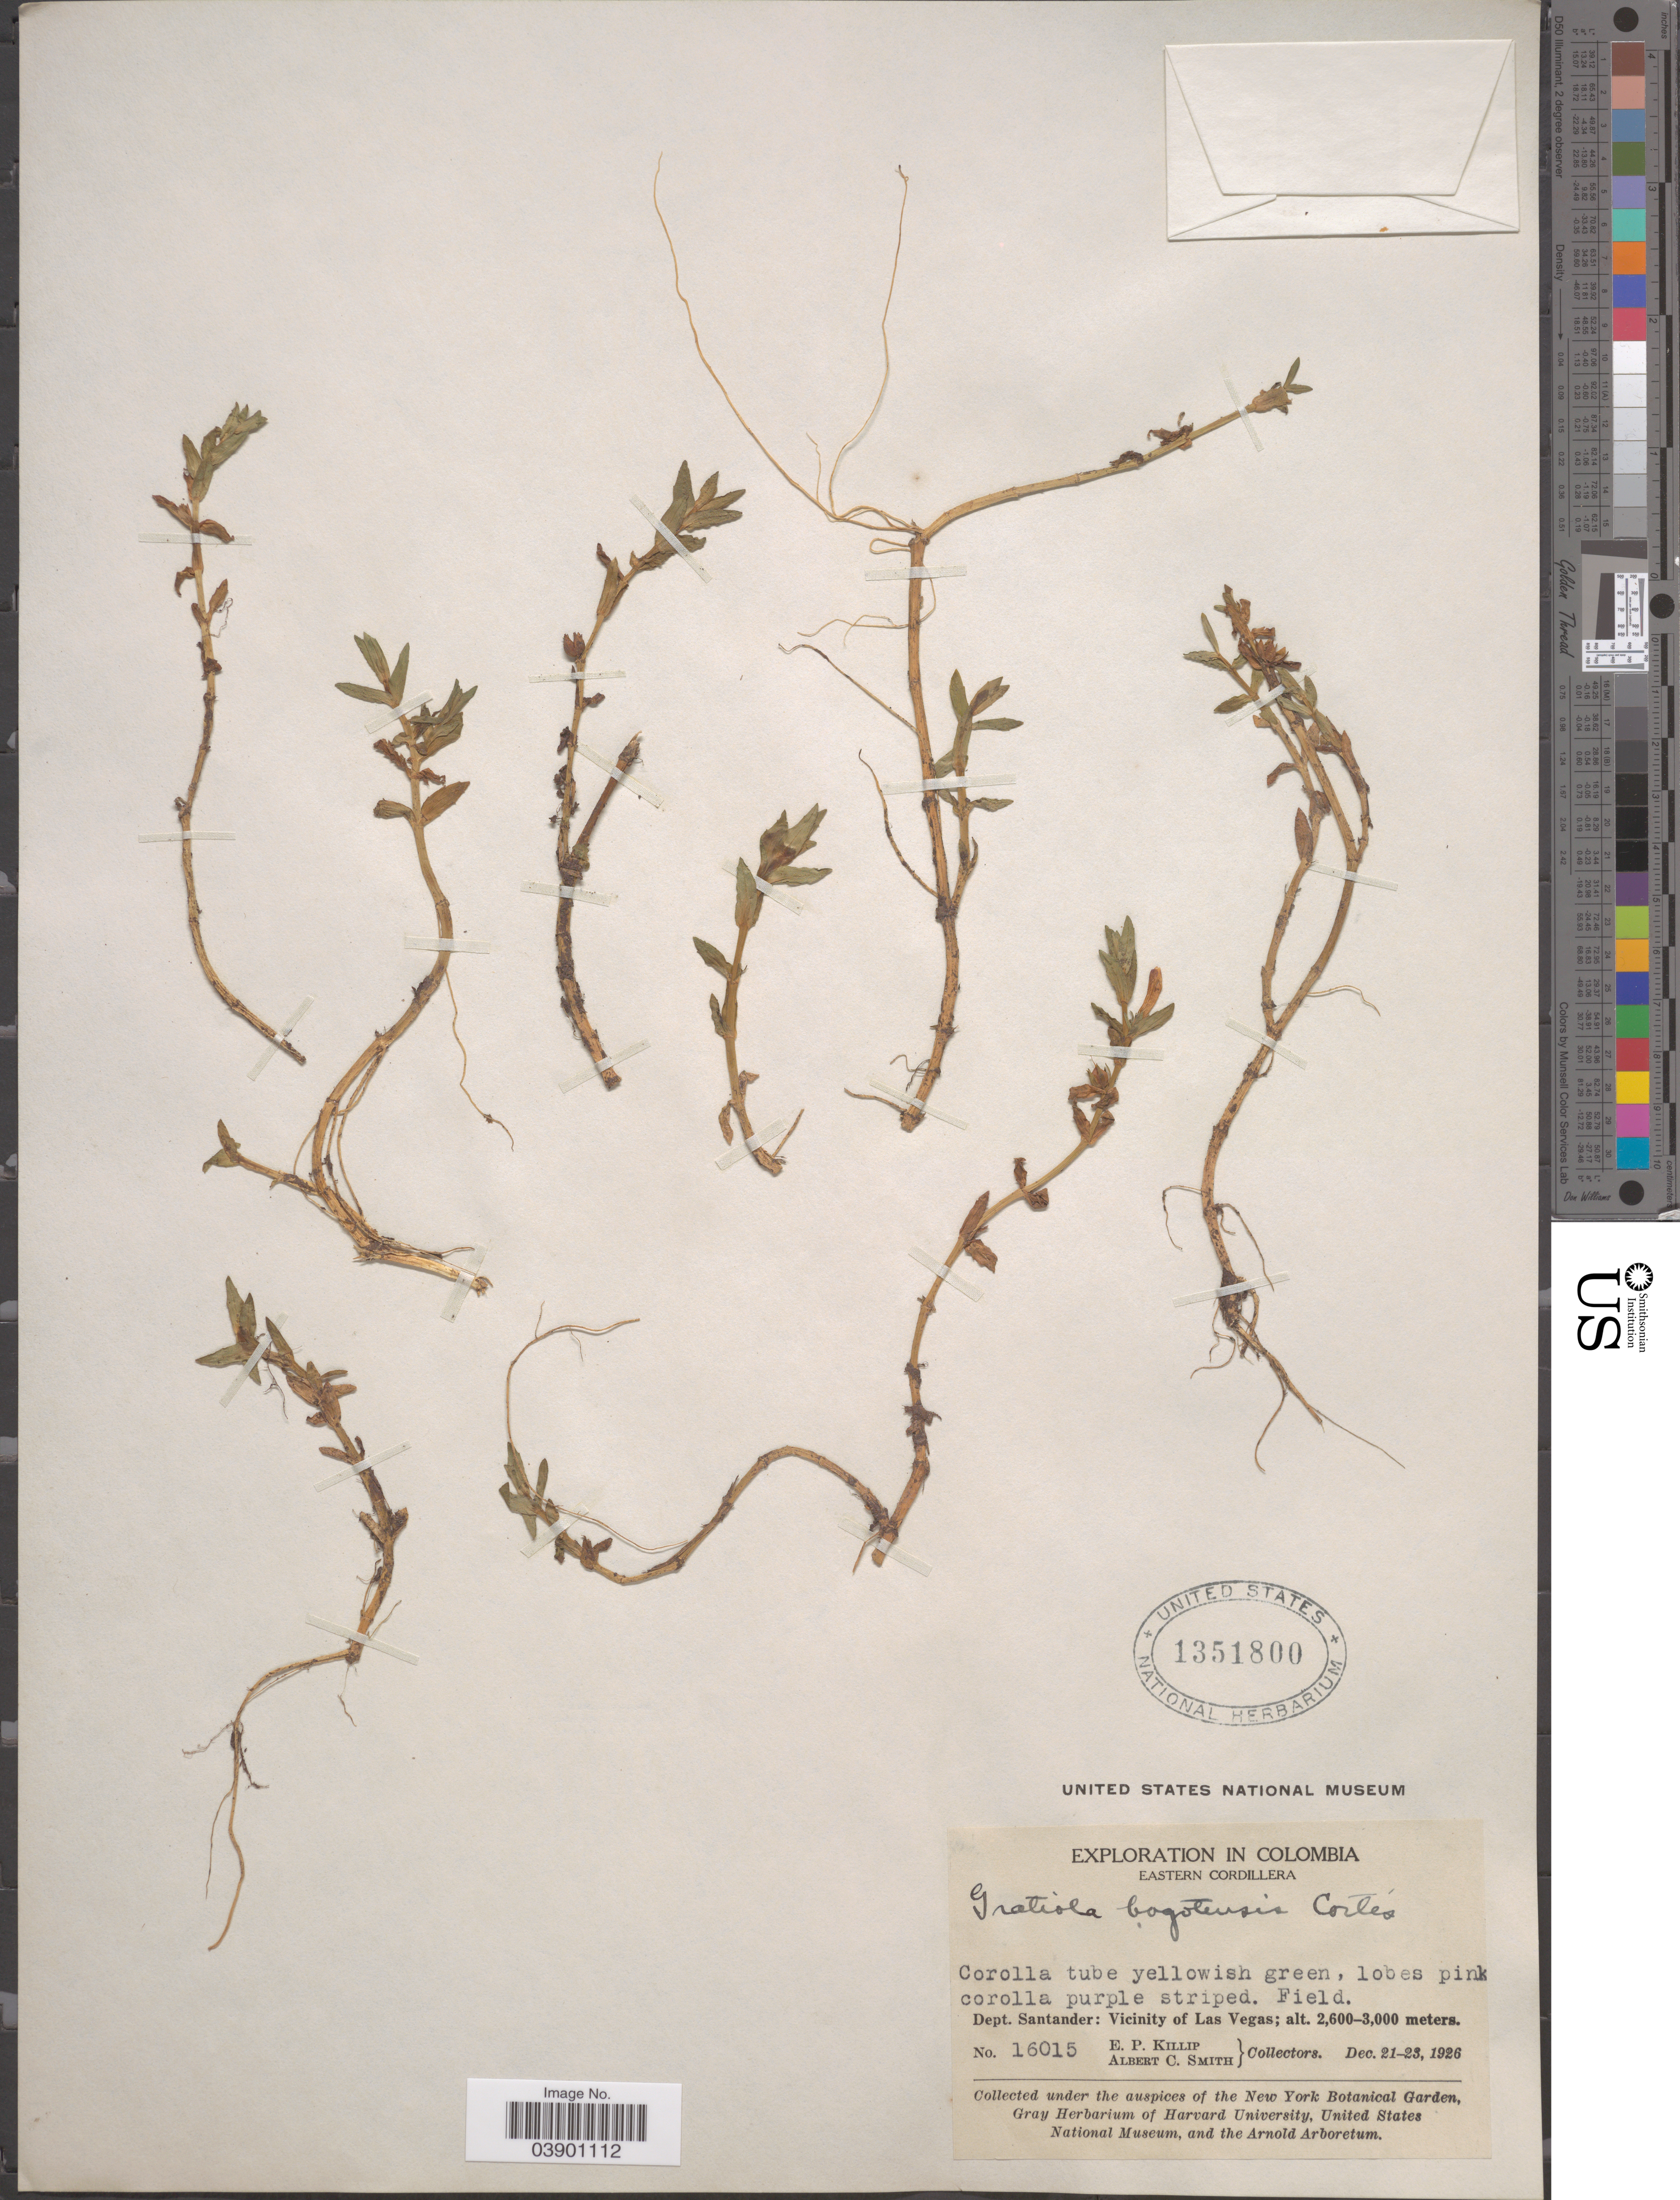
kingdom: Plantae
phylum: Tracheophyta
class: Magnoliopsida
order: Lamiales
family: Plantaginaceae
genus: Gratiola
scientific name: Gratiola bogotensis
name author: Cortés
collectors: E. P. Killip & A. C. Smith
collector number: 16015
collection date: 1926-12-21/1926-12-23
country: Colombia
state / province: Santander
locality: Eastern Cordillera. Dept. Santander: Vicinity of Las Vegas.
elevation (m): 2600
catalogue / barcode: US 1351800